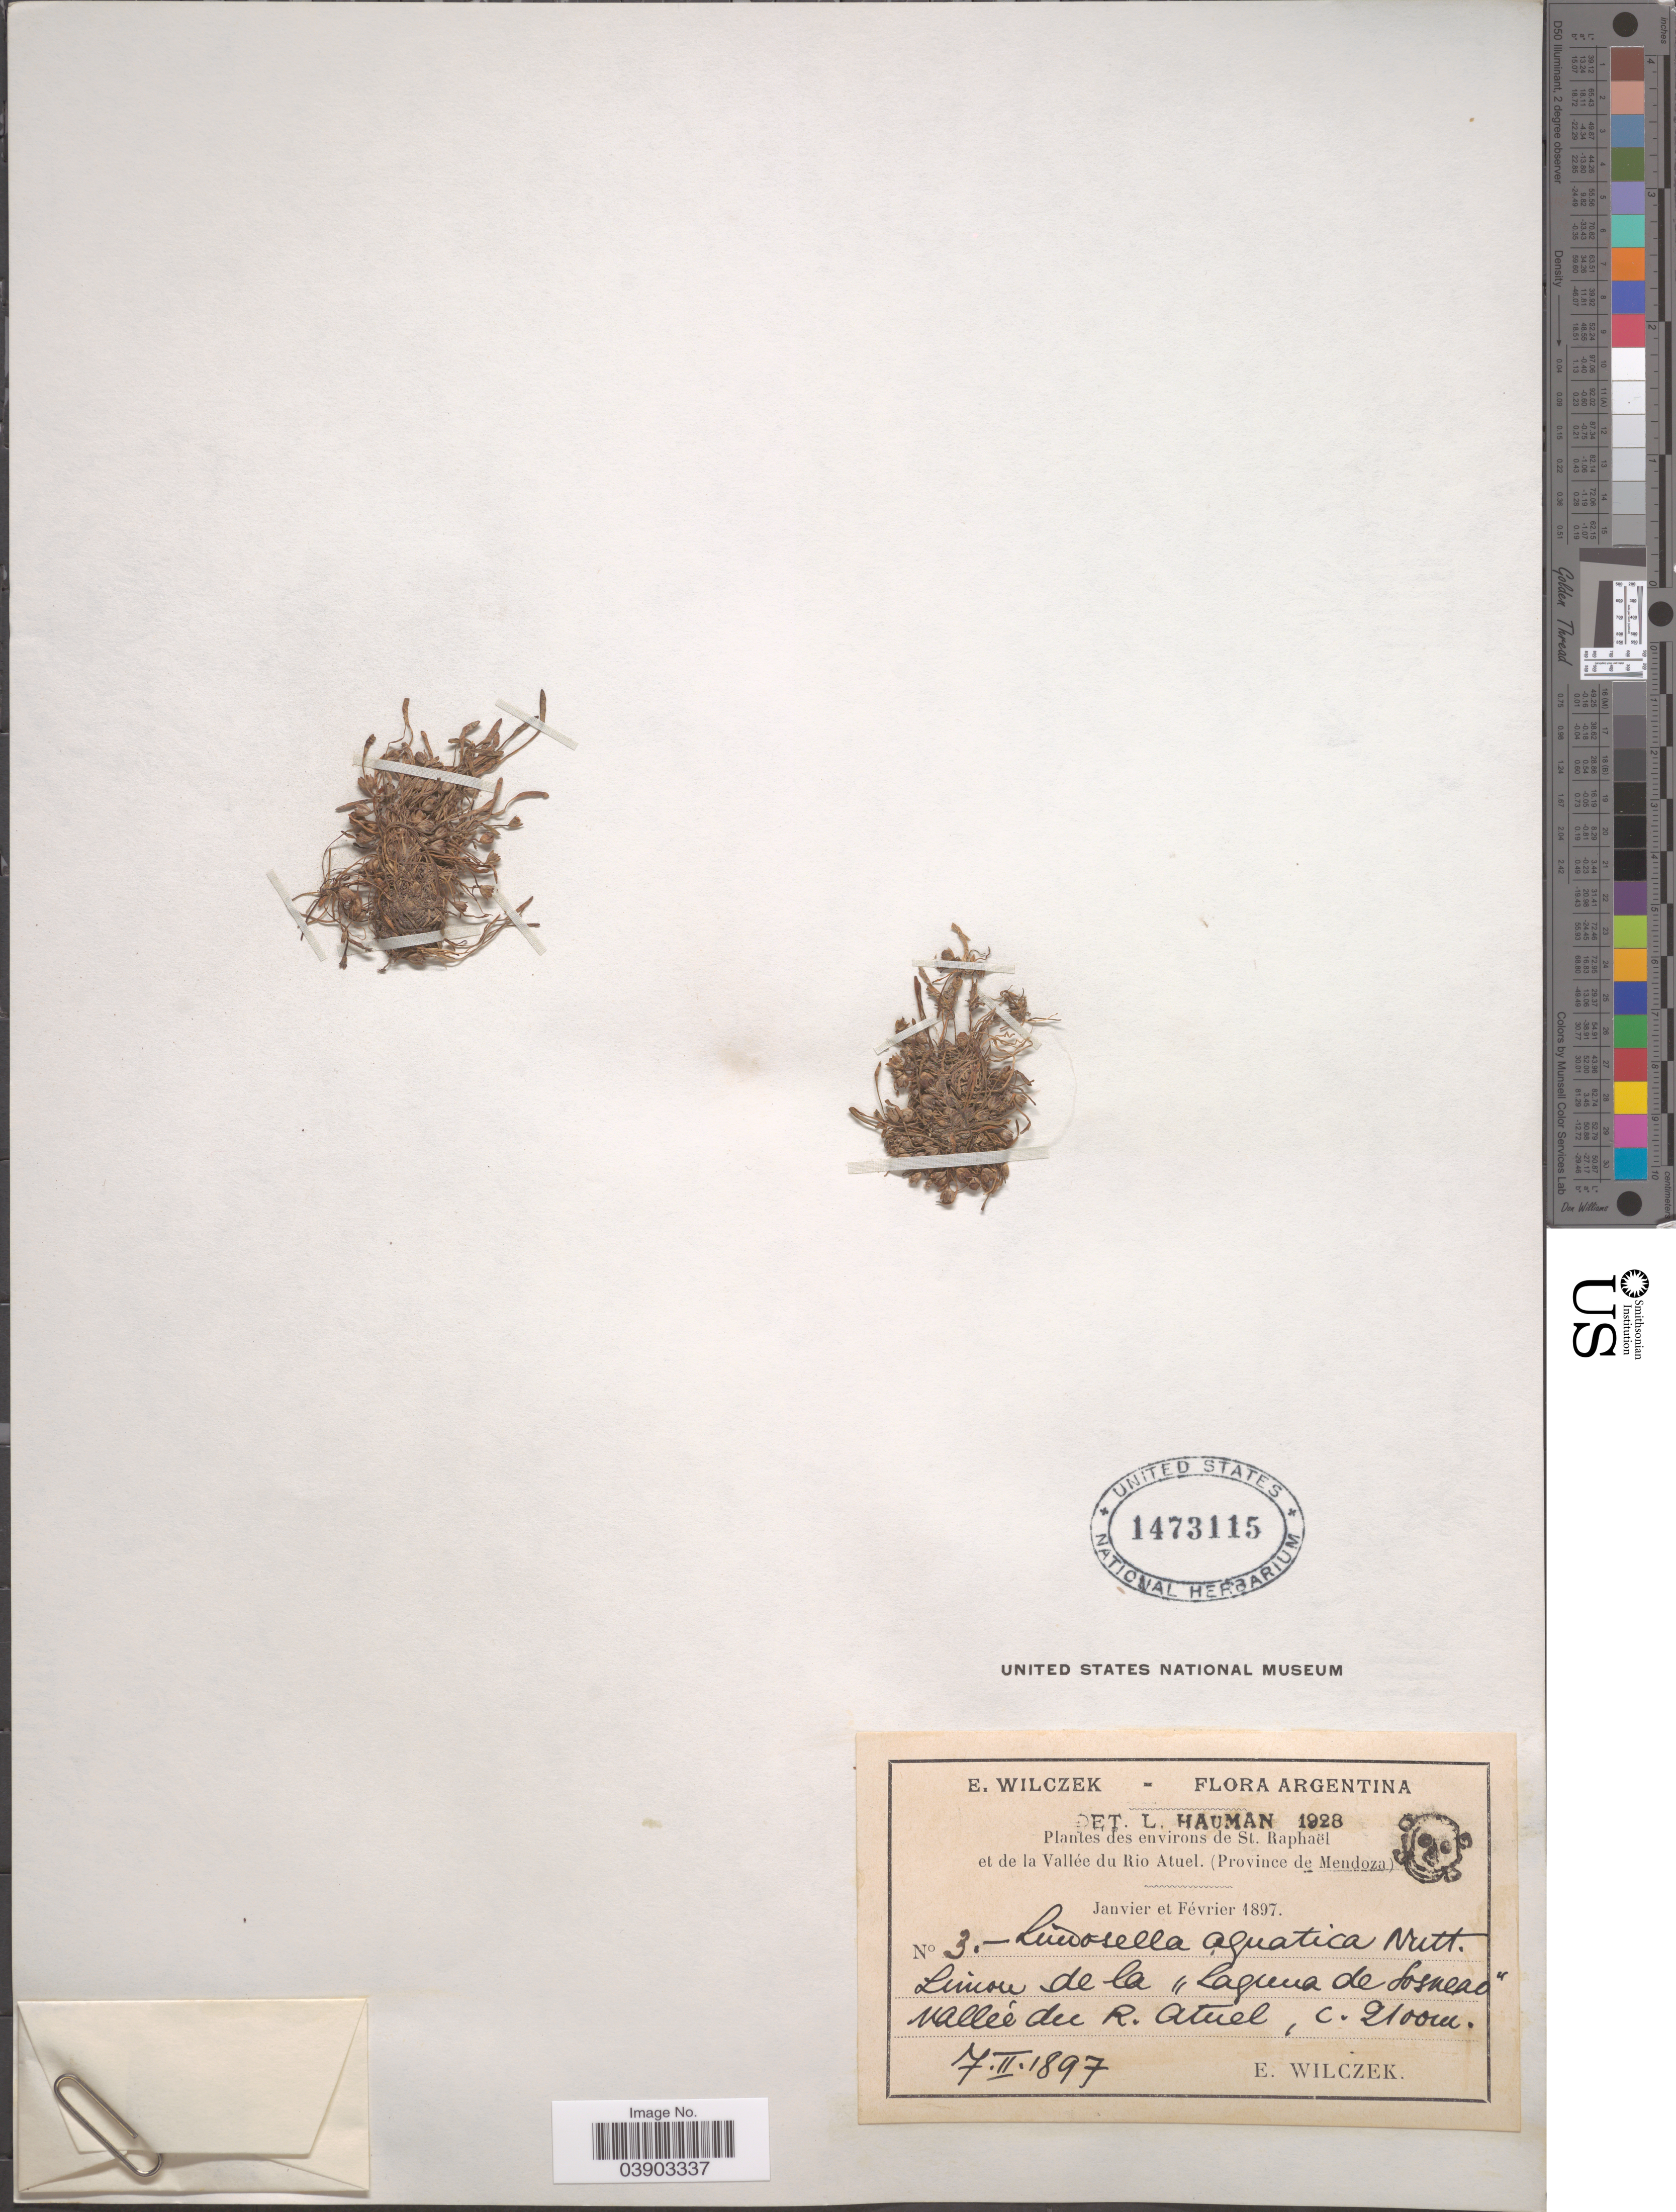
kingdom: Plantae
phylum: Tracheophyta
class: Magnoliopsida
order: Lamiales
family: Scrophulariaceae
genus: Limosella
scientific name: Limosella aquatica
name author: L.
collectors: E. Wilczek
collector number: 3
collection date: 1897-02-07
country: Argentina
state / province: Mendoza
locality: Environs de St. Raphael et de la Vallée du Rio Atuel. Limon de la 'Laguna de Sosneao'. Valleé du R. Atuel.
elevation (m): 2100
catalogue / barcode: US 1473115